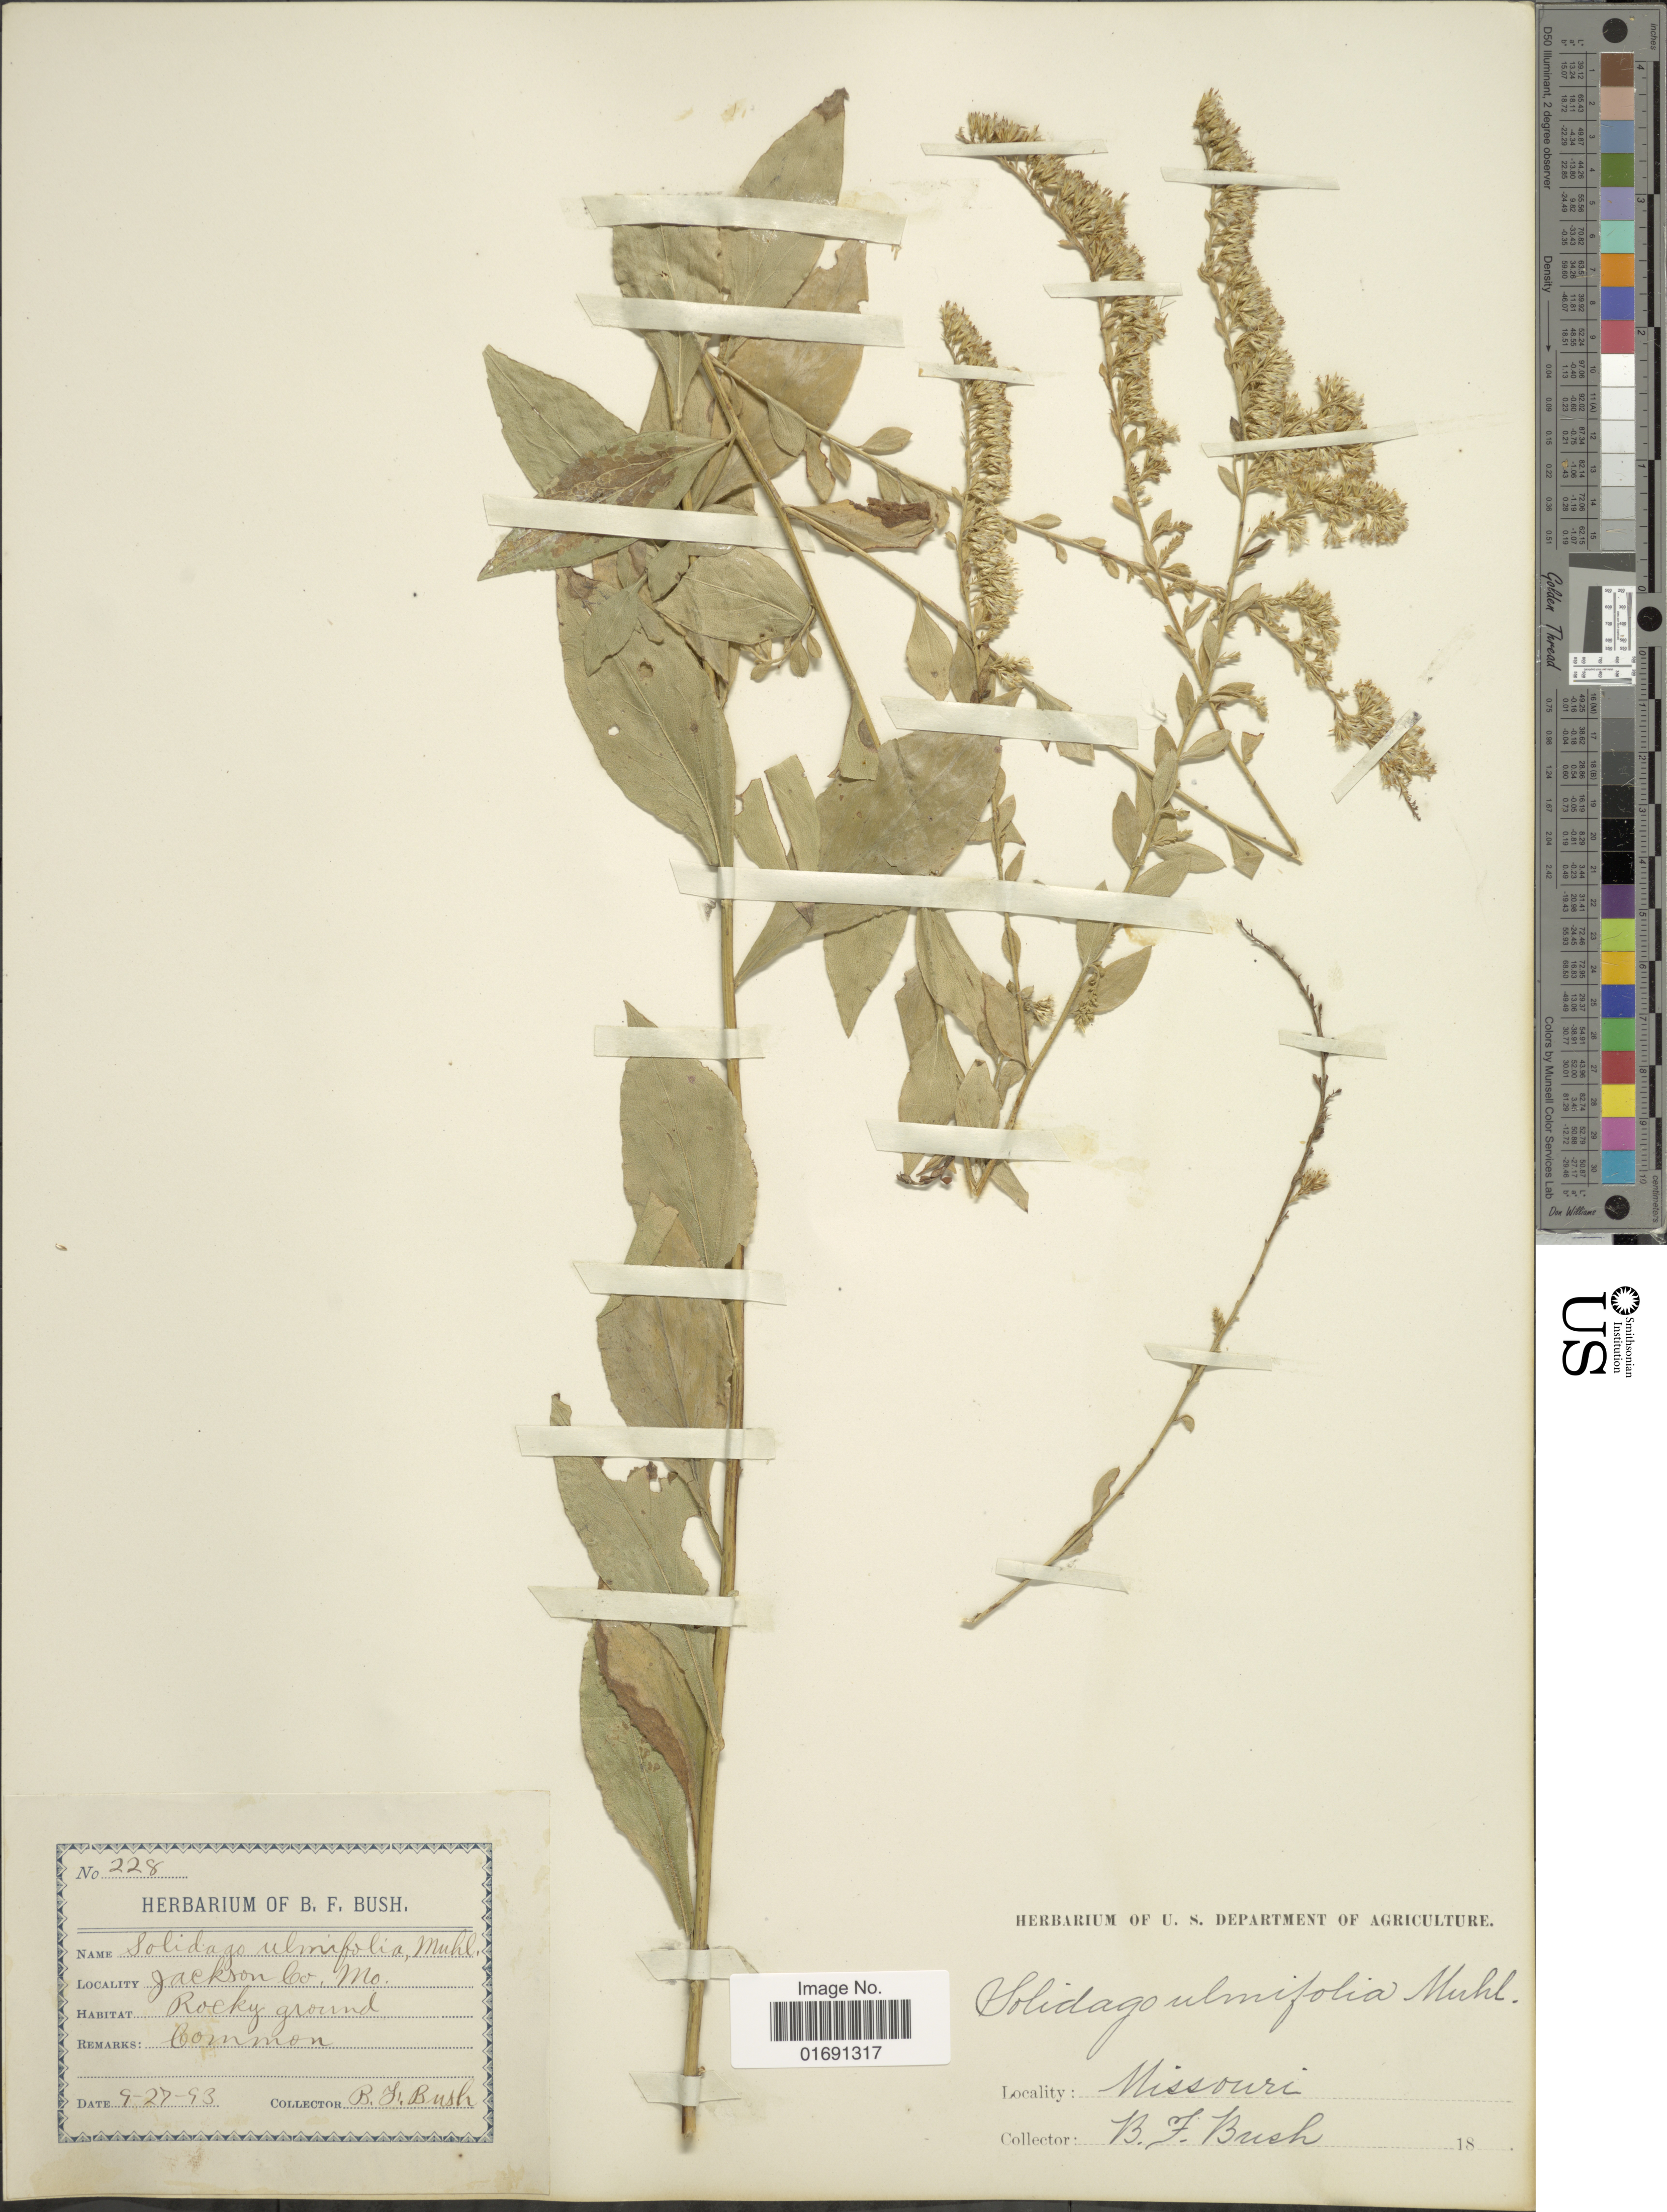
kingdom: Plantae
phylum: Tracheophyta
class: Magnoliopsida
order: Asterales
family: Asteraceae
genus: Solidago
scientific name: Solidago ulmifolia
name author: Muhl. ex Willd.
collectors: B. F. Bush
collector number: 228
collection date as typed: Transcribed d/m/y: 27/9/93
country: United States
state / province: Missouri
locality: Jackson Co.